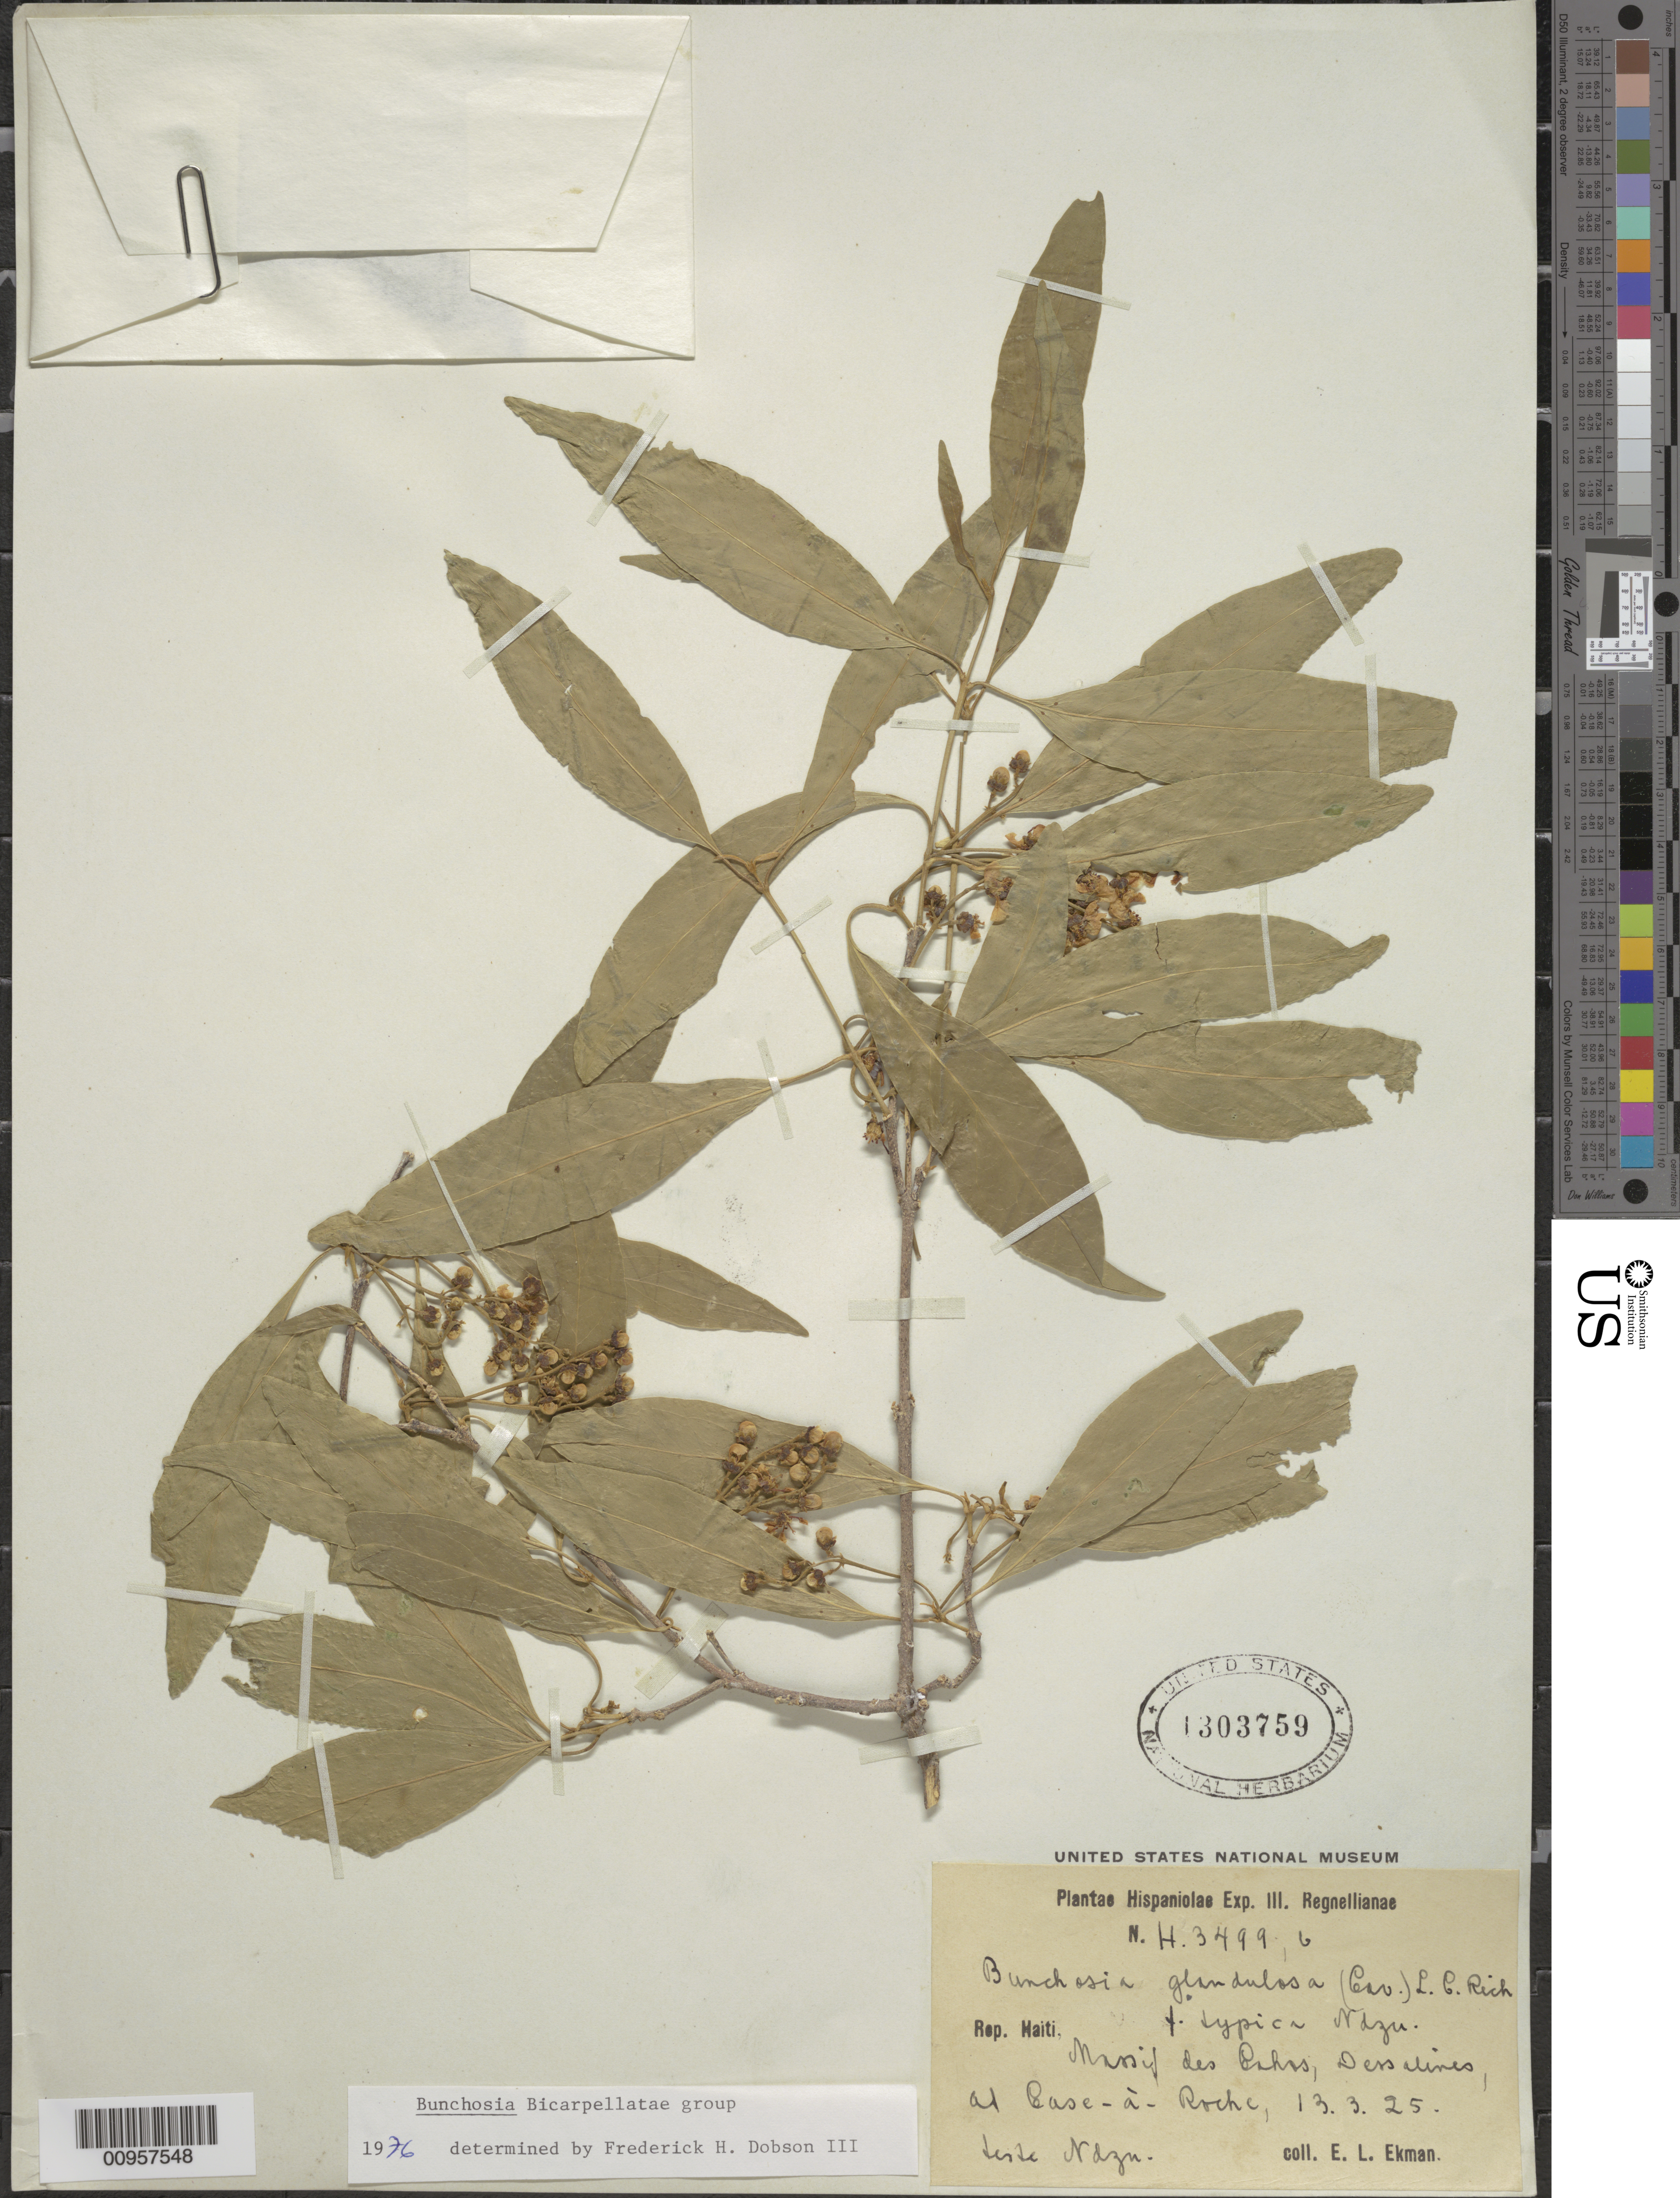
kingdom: Plantae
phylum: Tracheophyta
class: Magnoliopsida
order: Malpighiales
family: Malpighiaceae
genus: Bunchosia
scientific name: Bunchosia glandulosa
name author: (Cav.) DC.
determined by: Dobson, Frederick H.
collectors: E. L. Ekman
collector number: H 3466B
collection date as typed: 13 Mar 1925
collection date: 1925-03-13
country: Haiti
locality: Massif des Cahos, Dessalines ad Case-à-Roche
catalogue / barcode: US 1303759